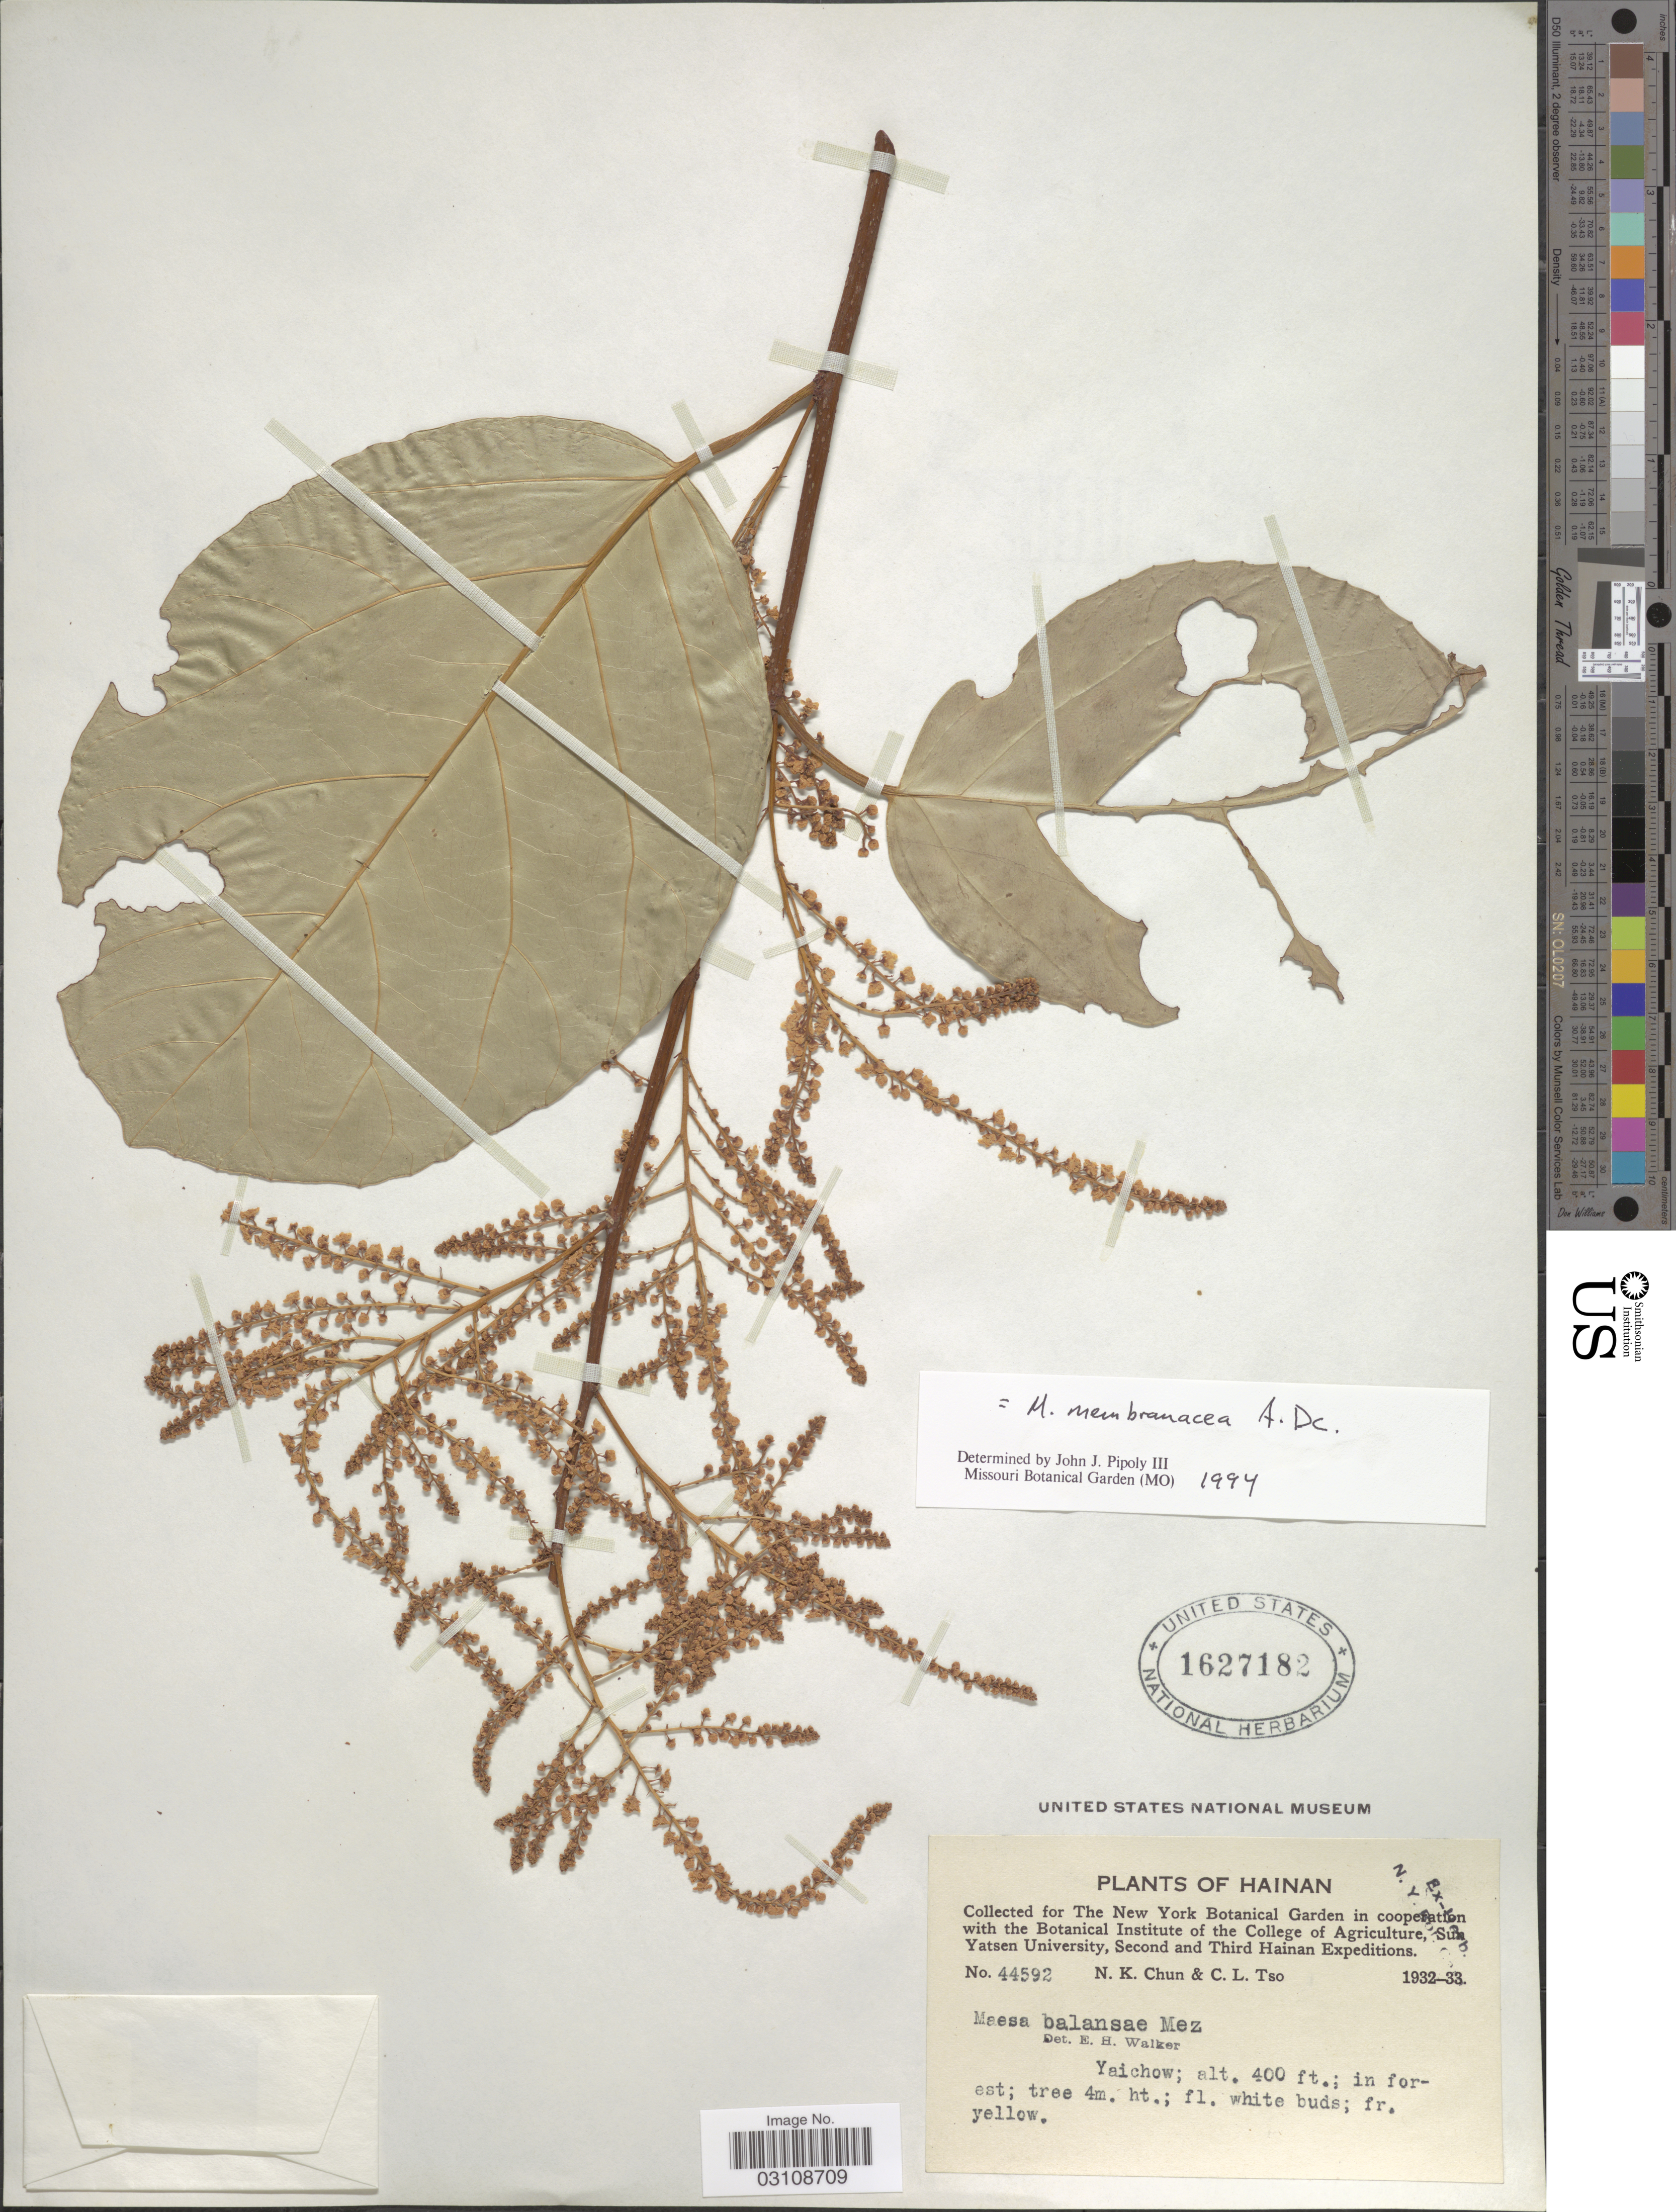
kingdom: Plantae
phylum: Tracheophyta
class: Magnoliopsida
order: Ericales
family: Primulaceae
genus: Maesa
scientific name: Maesa membranacea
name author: A. DC.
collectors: N. K. Chun & C. Tso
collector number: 44592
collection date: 1932/1933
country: China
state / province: Hainan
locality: Yaichow.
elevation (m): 122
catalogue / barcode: US 1627182